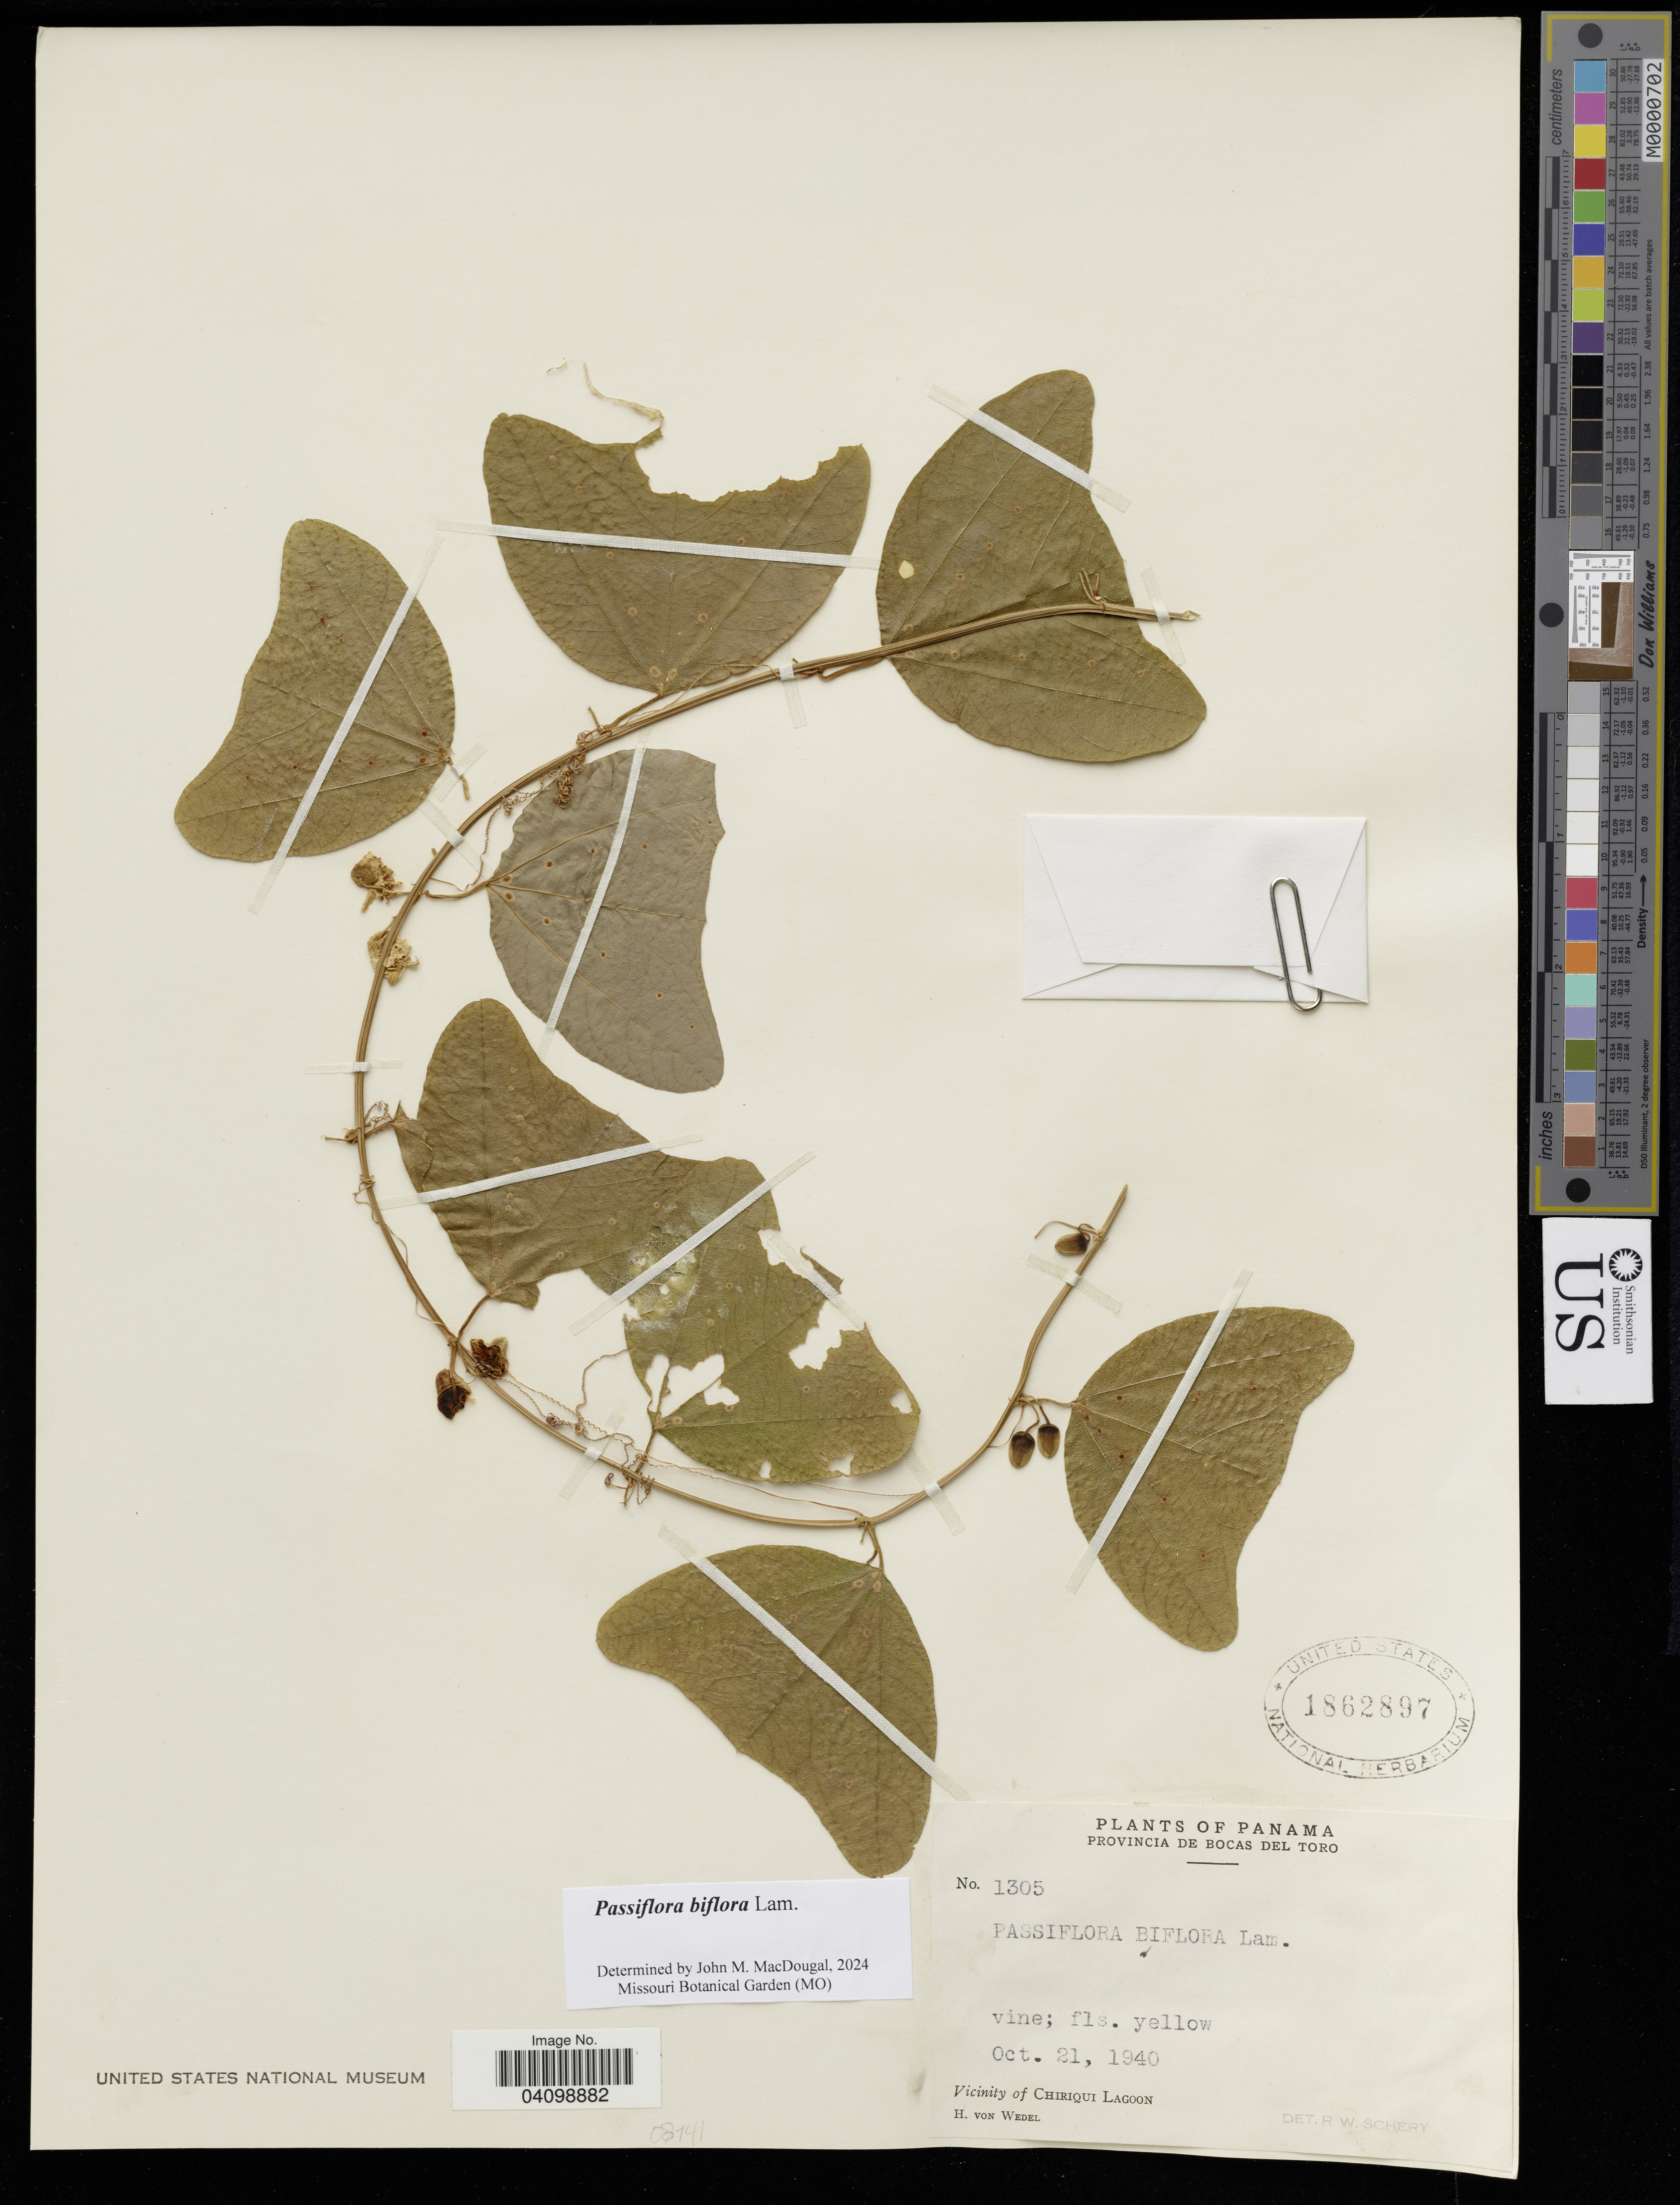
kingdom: Plantae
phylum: Tracheophyta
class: Magnoliopsida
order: Malpighiales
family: Passifloraceae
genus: Passiflora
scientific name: Passiflora biflora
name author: Lam.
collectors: H. von Wedel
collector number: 1305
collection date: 1940-10-21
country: Panama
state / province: Bocas del Toro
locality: Vicinity of Chiriqui Lagoon.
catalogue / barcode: US 1862897